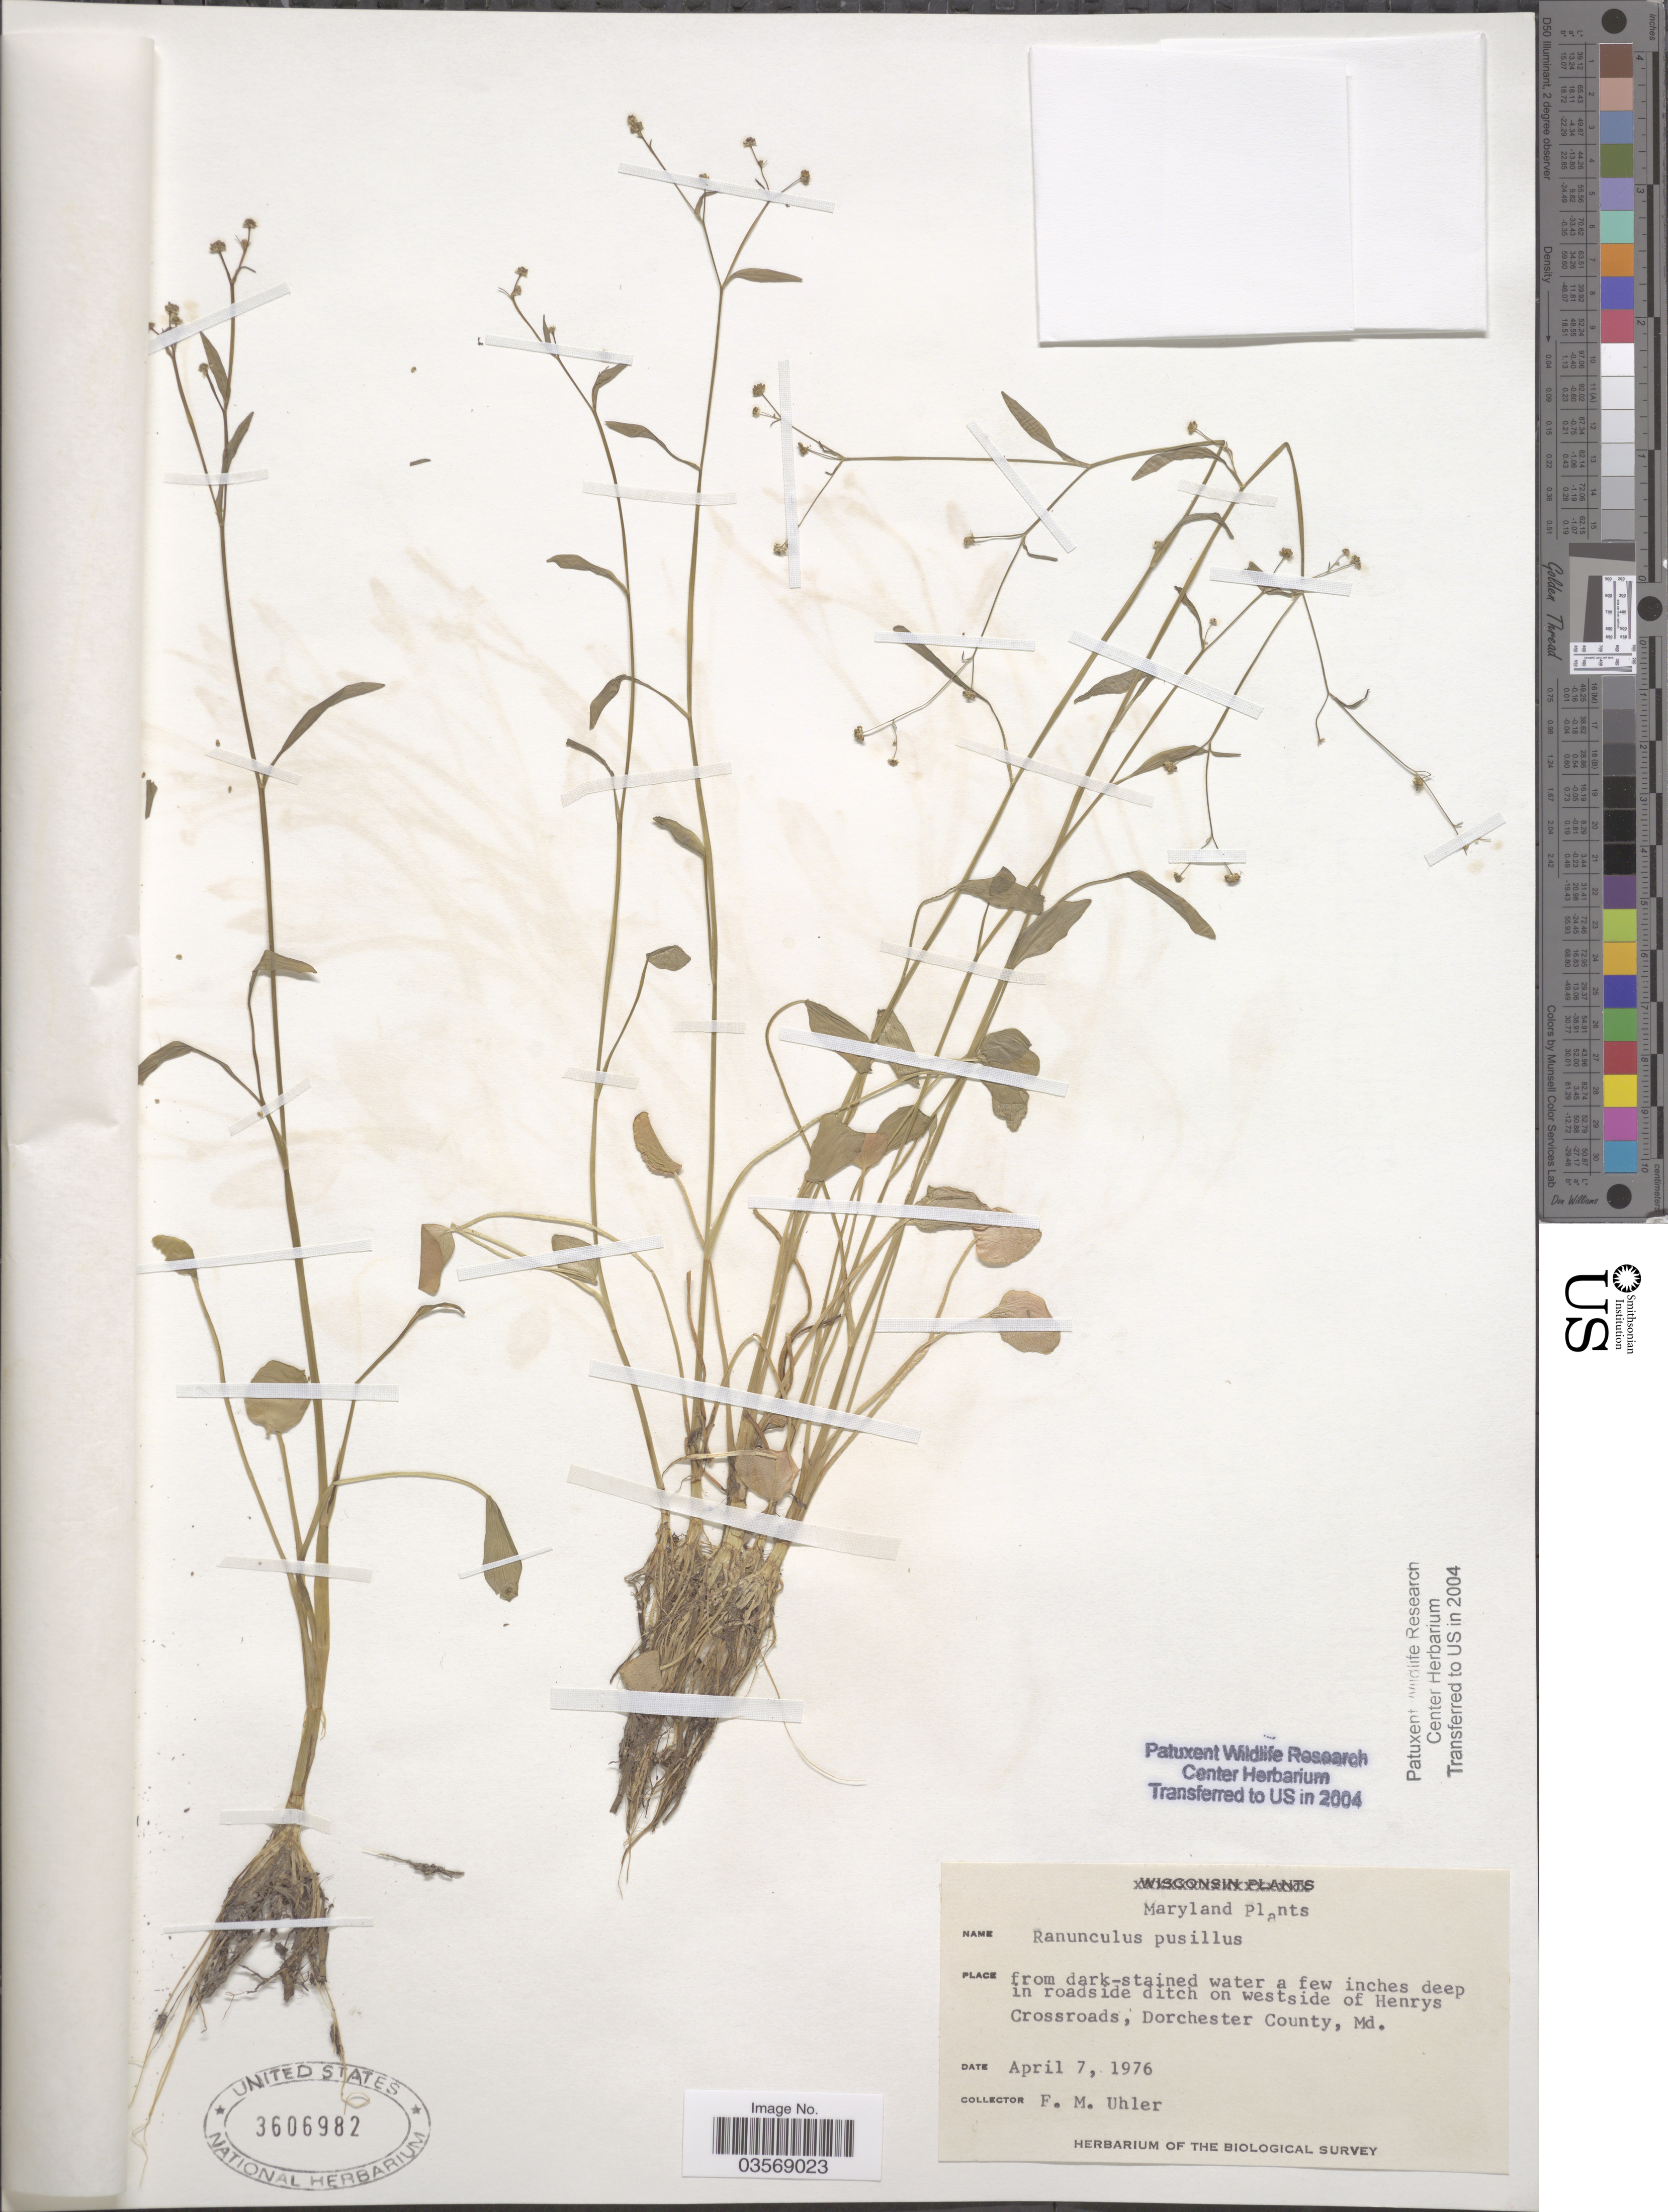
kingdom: Plantae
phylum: Tracheophyta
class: Magnoliopsida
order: Ranunculales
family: Ranunculaceae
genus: Ranunculus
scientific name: Ranunculus pusillus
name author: Poir.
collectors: F. M. Uhler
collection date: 1976-04-07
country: United States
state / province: Maryland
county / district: Dorchester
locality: On westside of Henrys Crossroads, Dorchester County.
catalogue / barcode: US 3606982